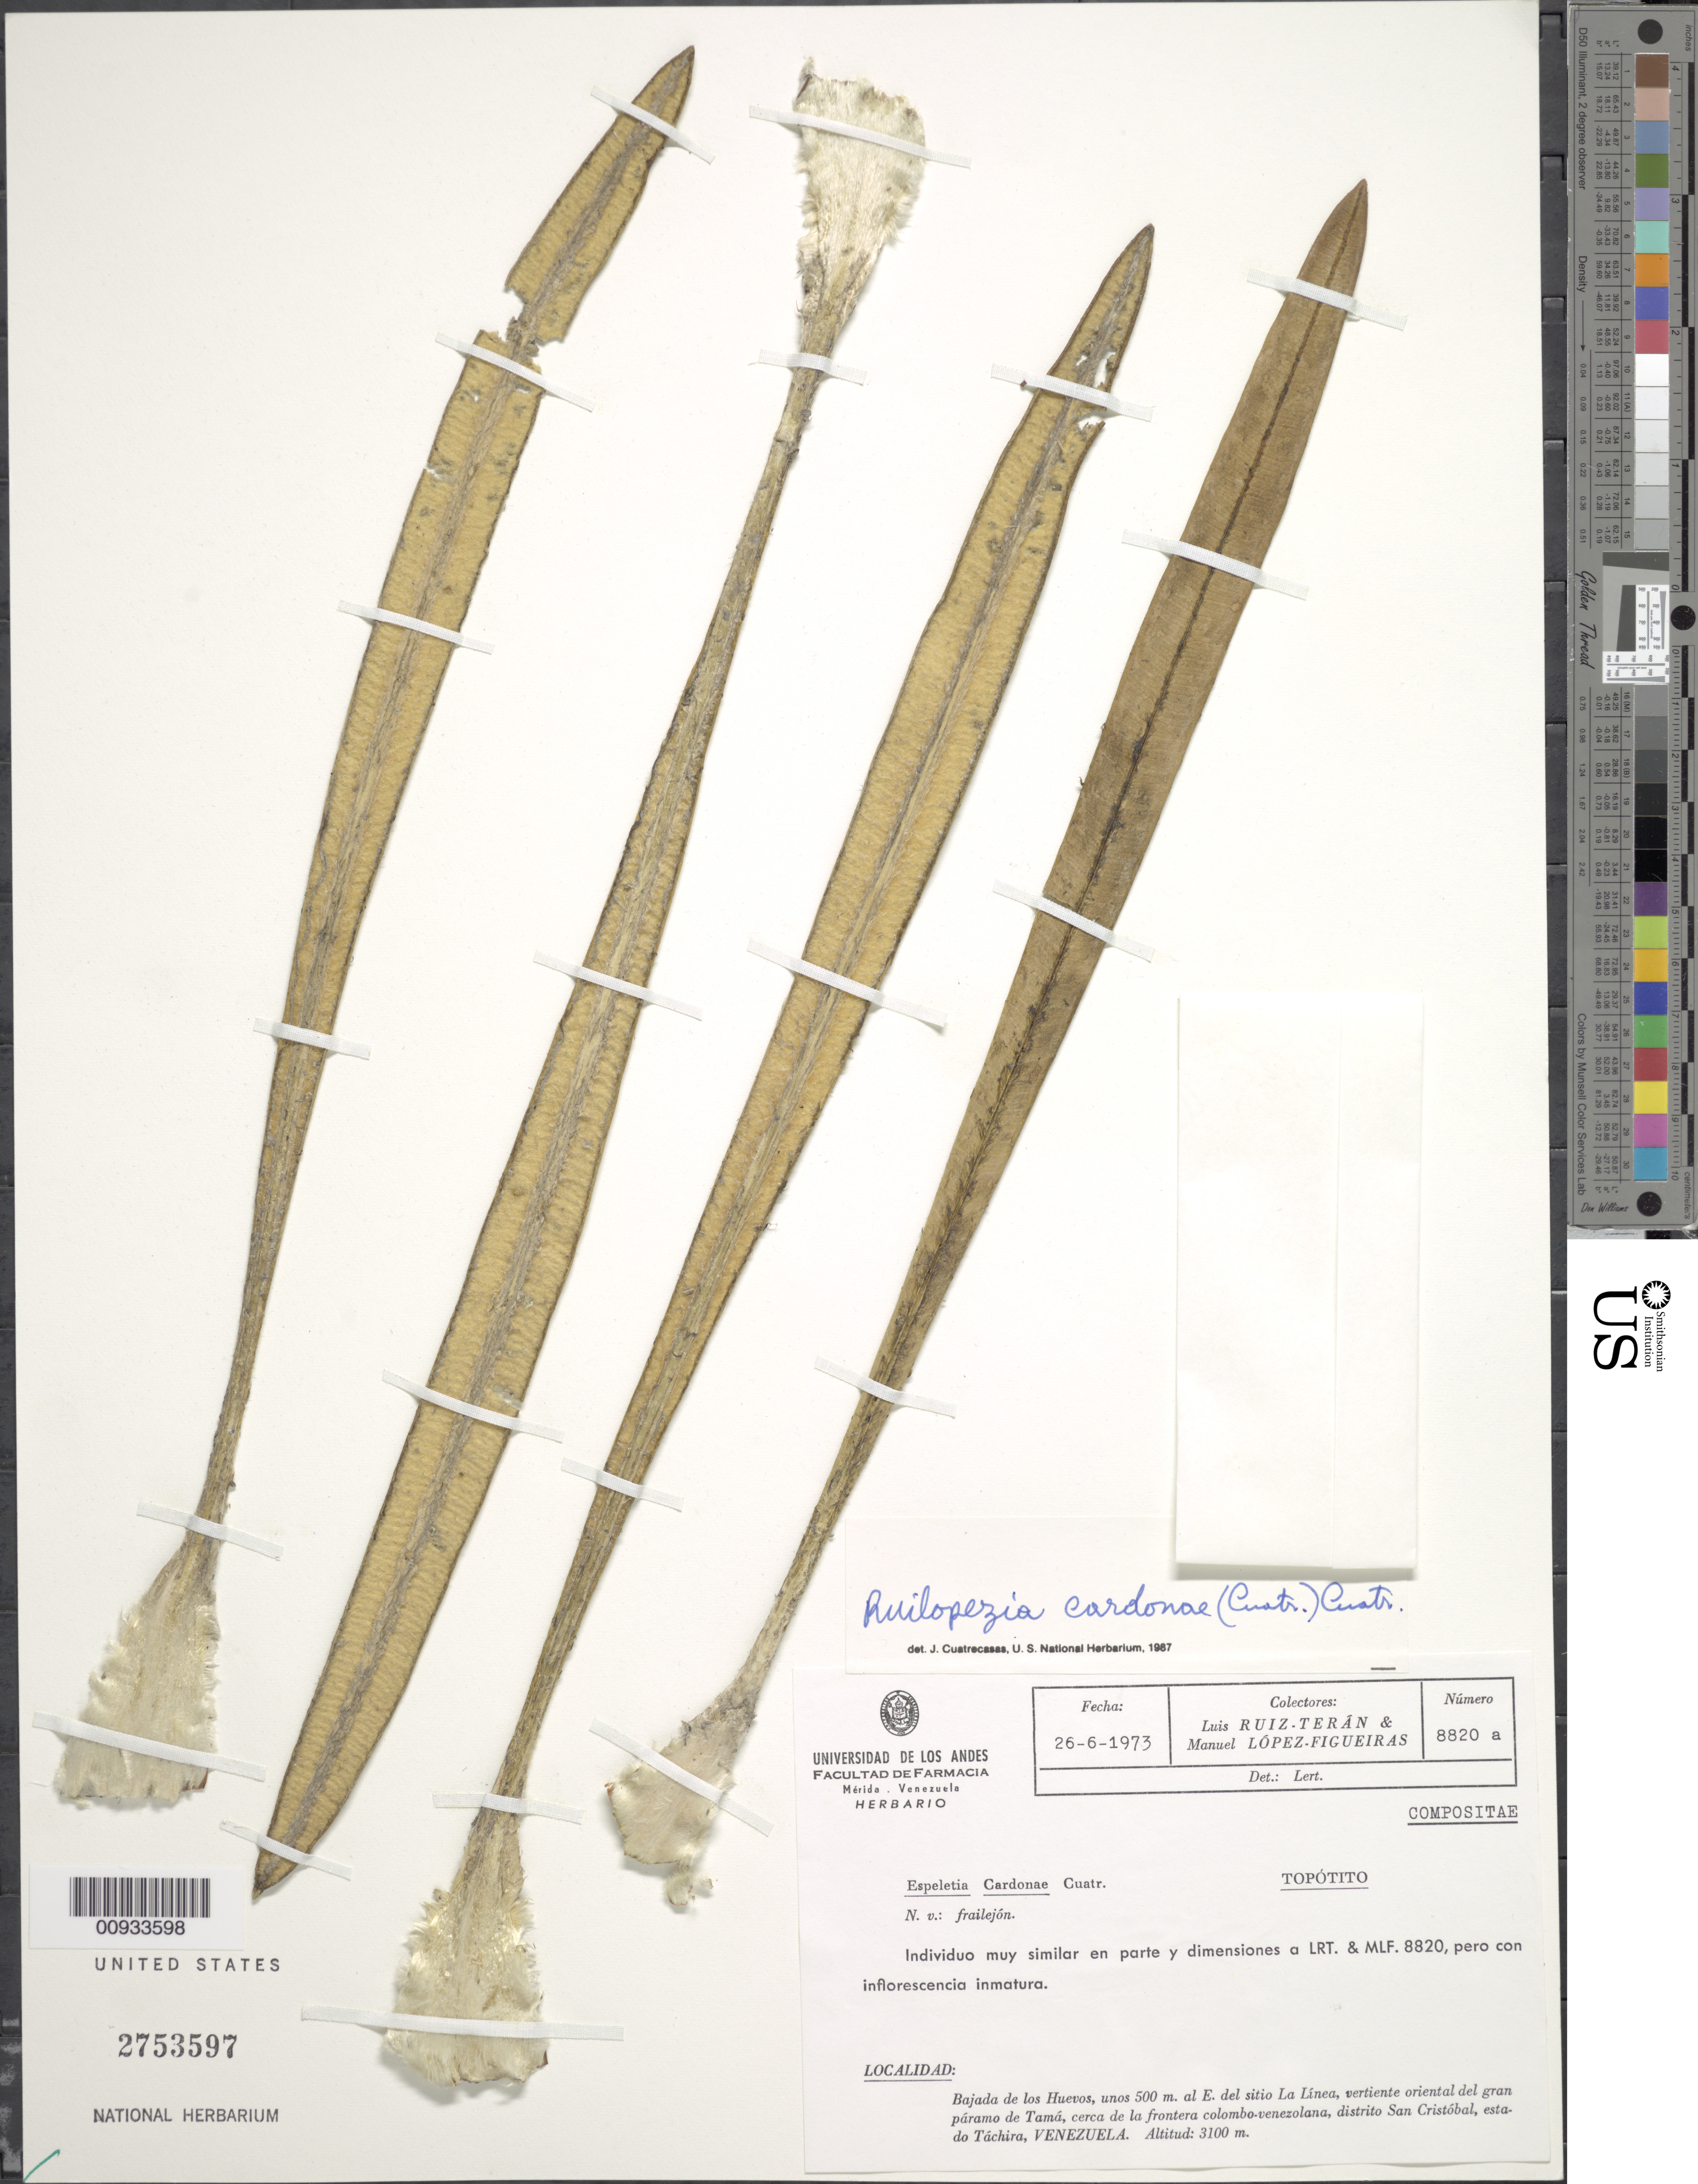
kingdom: Plantae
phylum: Tracheophyta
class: Magnoliopsida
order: Asterales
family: Asteraceae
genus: Ruilopezia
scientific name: Ruilopezia cardonae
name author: (Cuatrec.) Cuatrec.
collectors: L. E. Ruíz-Terán & M. López Figueiras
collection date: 1973-06-26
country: Venezuela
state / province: Táchira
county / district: San Cristóbal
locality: Bajada de los Huevos, unos 500 m al E. del sitio La Línea, vertiente oriental del gran páramo de Tamá, cerca de la frontera colombo-venezolana.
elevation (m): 3100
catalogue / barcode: US 2753597